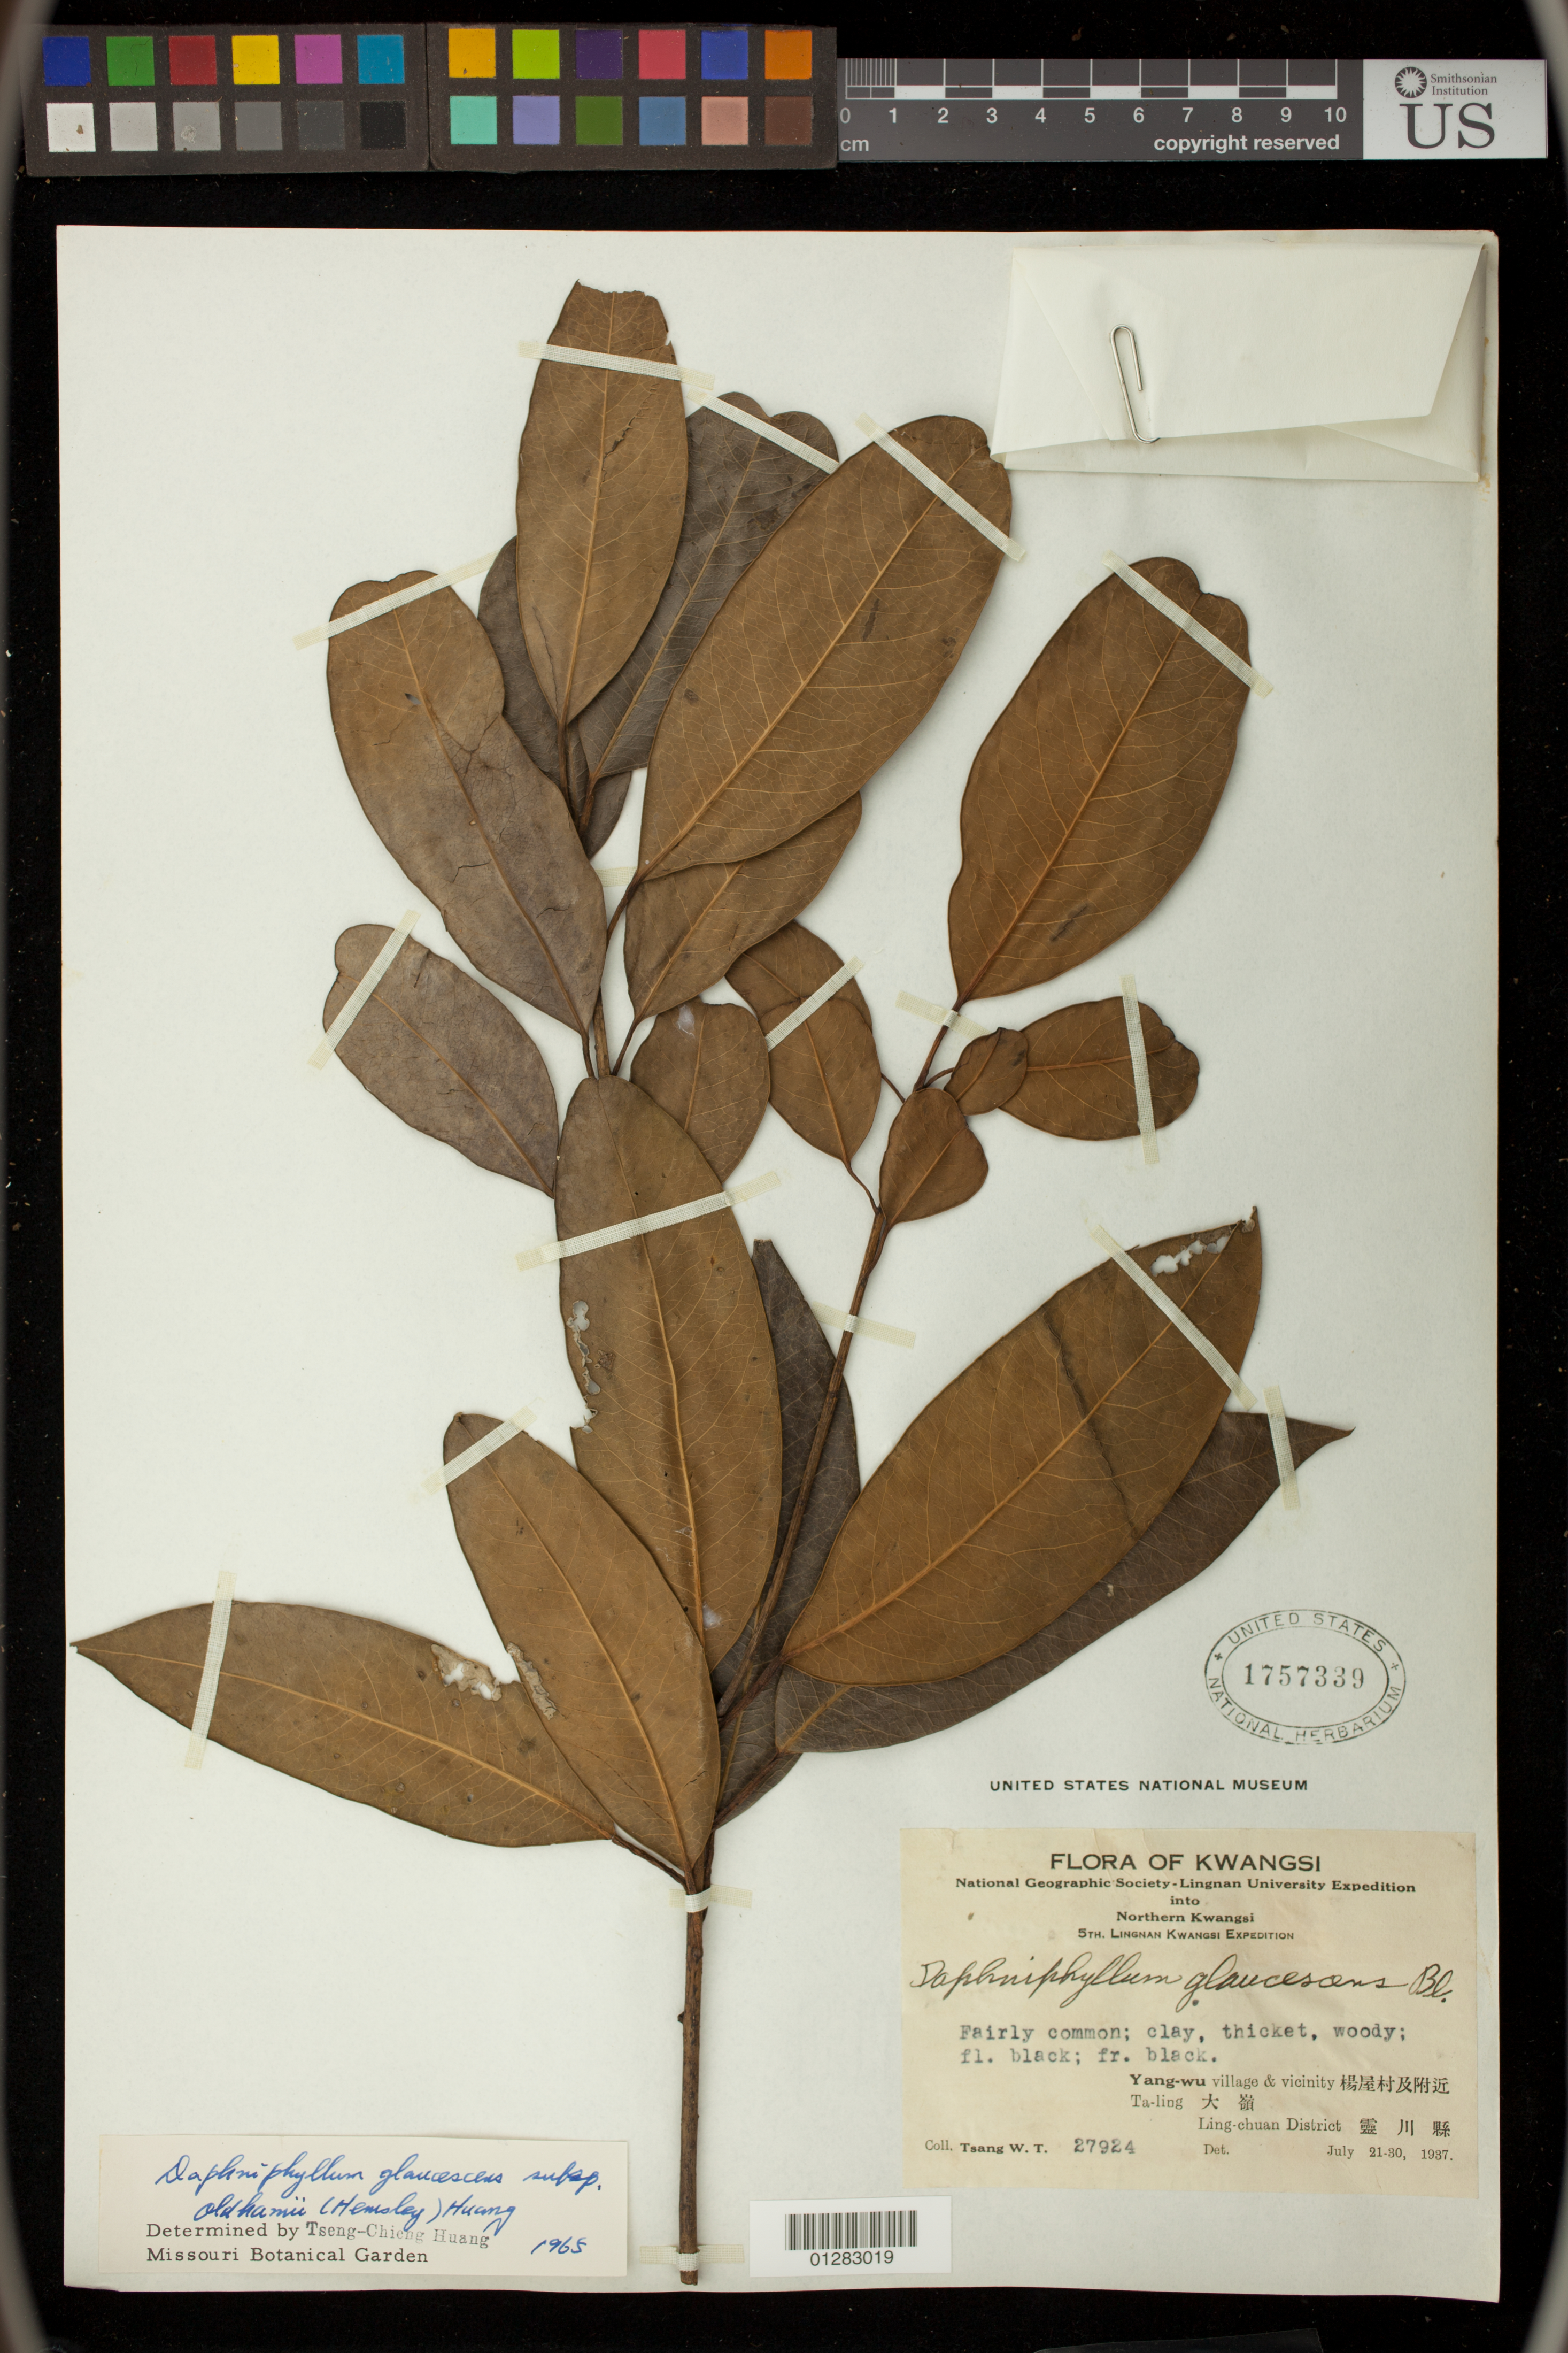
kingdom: Plantae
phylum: Tracheophyta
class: Magnoliopsida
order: Saxifragales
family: Daphniphyllaceae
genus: Daphniphyllum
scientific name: Daphniphyllum glaucescens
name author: Blume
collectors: W. T. Tsang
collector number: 27924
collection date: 1937-07-21/1937-07-30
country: China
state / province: Guangxi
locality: Yang-wu village & vicinity, Ta-ling, Ling-chuan District, Kwangsi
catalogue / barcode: US 1757339